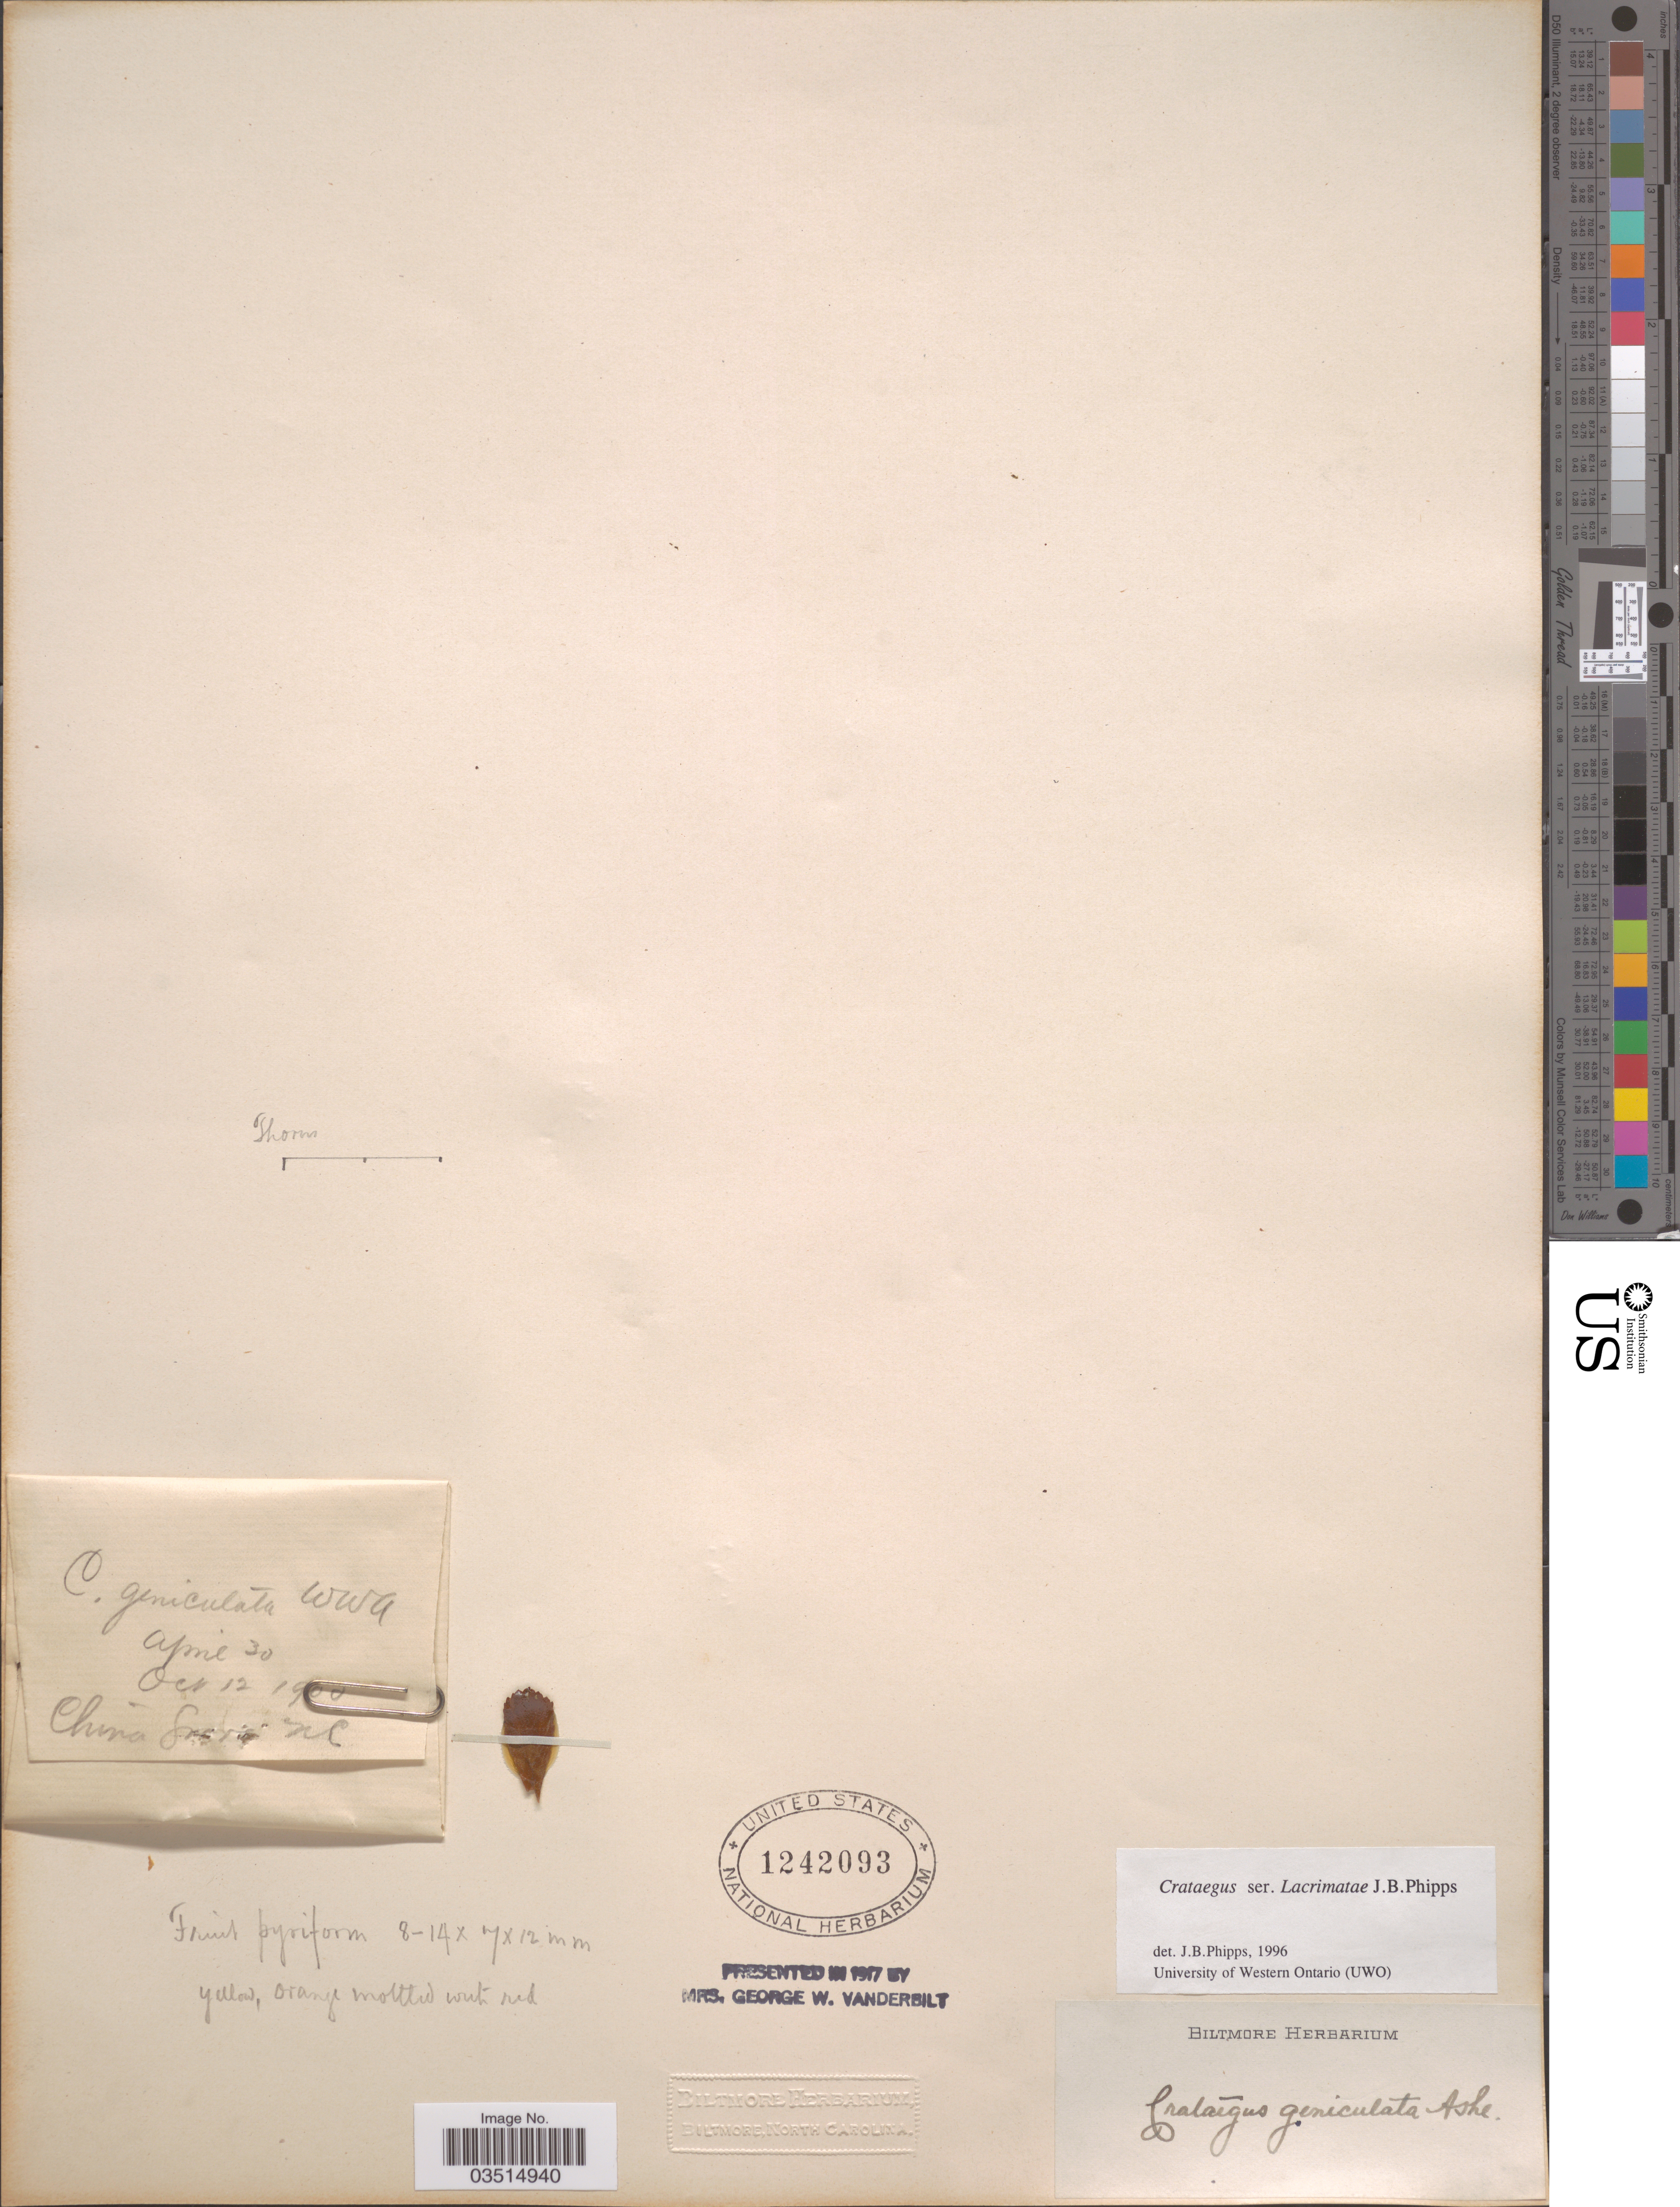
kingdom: Plantae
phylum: Tracheophyta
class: Magnoliopsida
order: Rosales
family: Rosaceae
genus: Crataegus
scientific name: Crataegus geniculata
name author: Ashe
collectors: ex herb. Biltmore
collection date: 1900-04-30/1900-10-12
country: United States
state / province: North Carolina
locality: China Grove.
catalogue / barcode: US 1242093